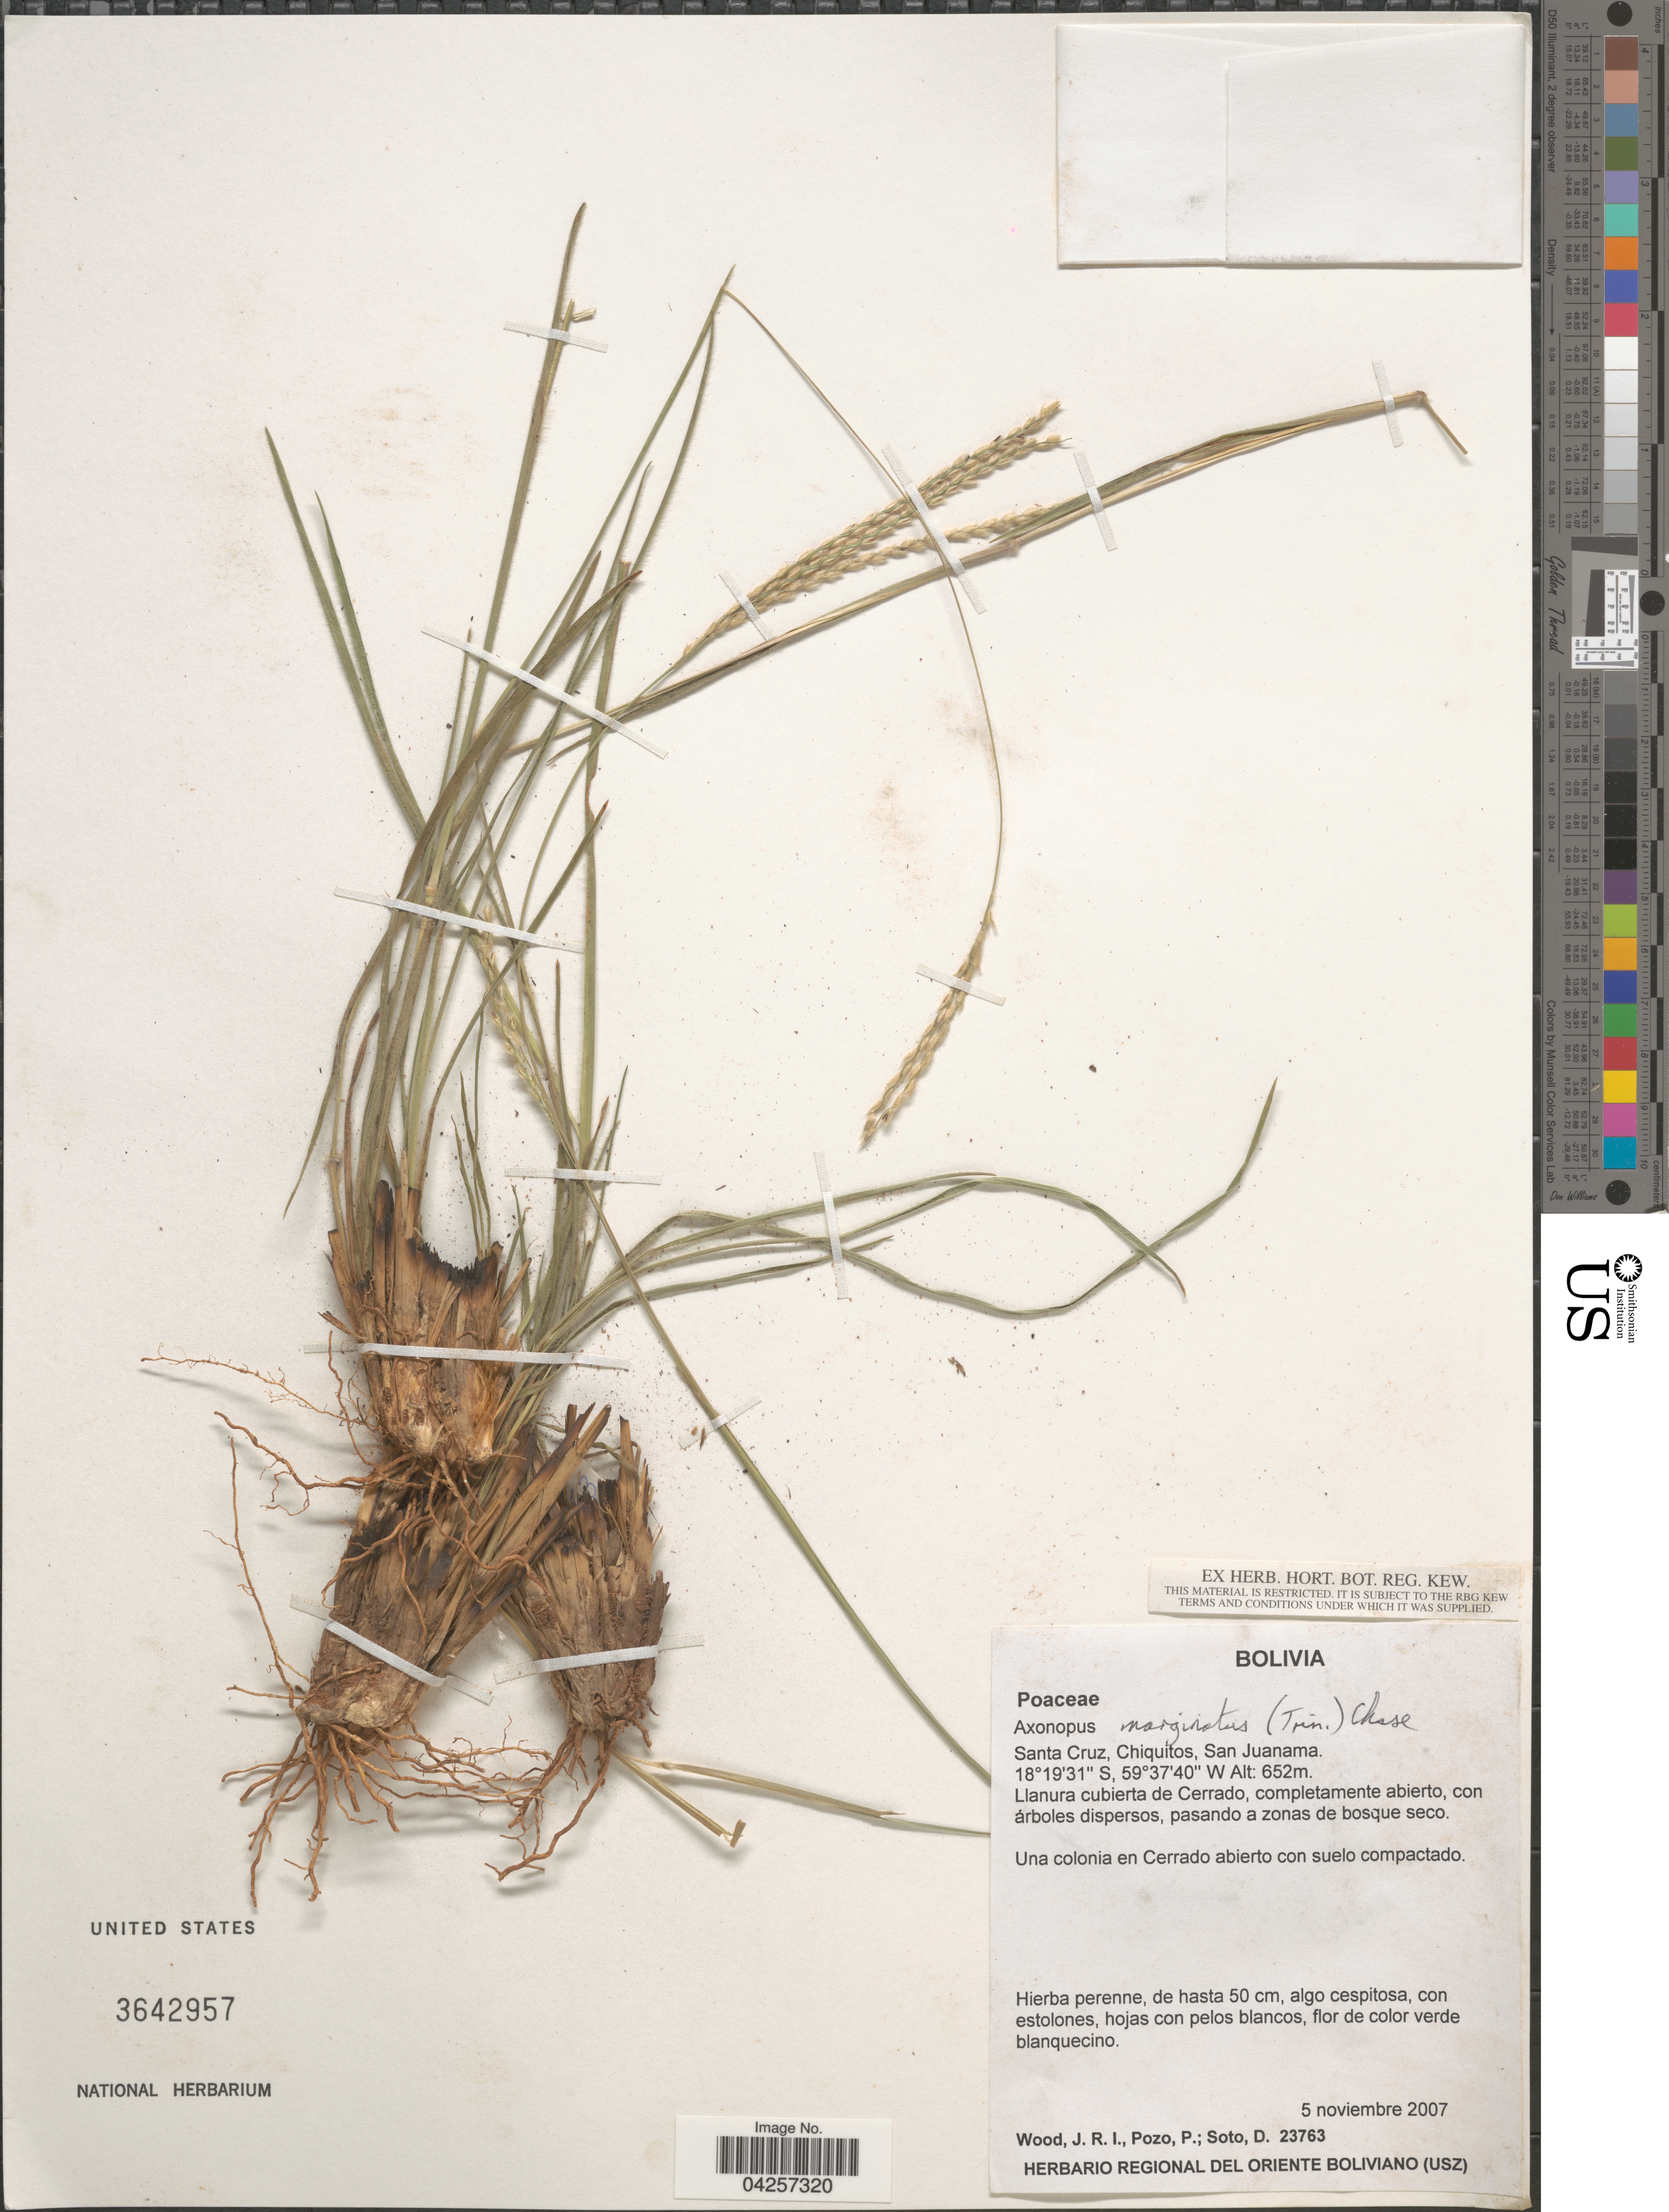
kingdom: Plantae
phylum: Tracheophyta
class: Liliopsida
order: Poales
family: Poaceae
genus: Axonopus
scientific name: Axonopus marginatus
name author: (Trin.) Chase ex Hitchc.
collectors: J. R. I. Wood, P. Pozo & D. Soto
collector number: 23763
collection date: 2007-11-05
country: Bolivia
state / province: Santa Cruz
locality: Chiquitos, San Juanama.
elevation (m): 652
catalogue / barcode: US 3642957